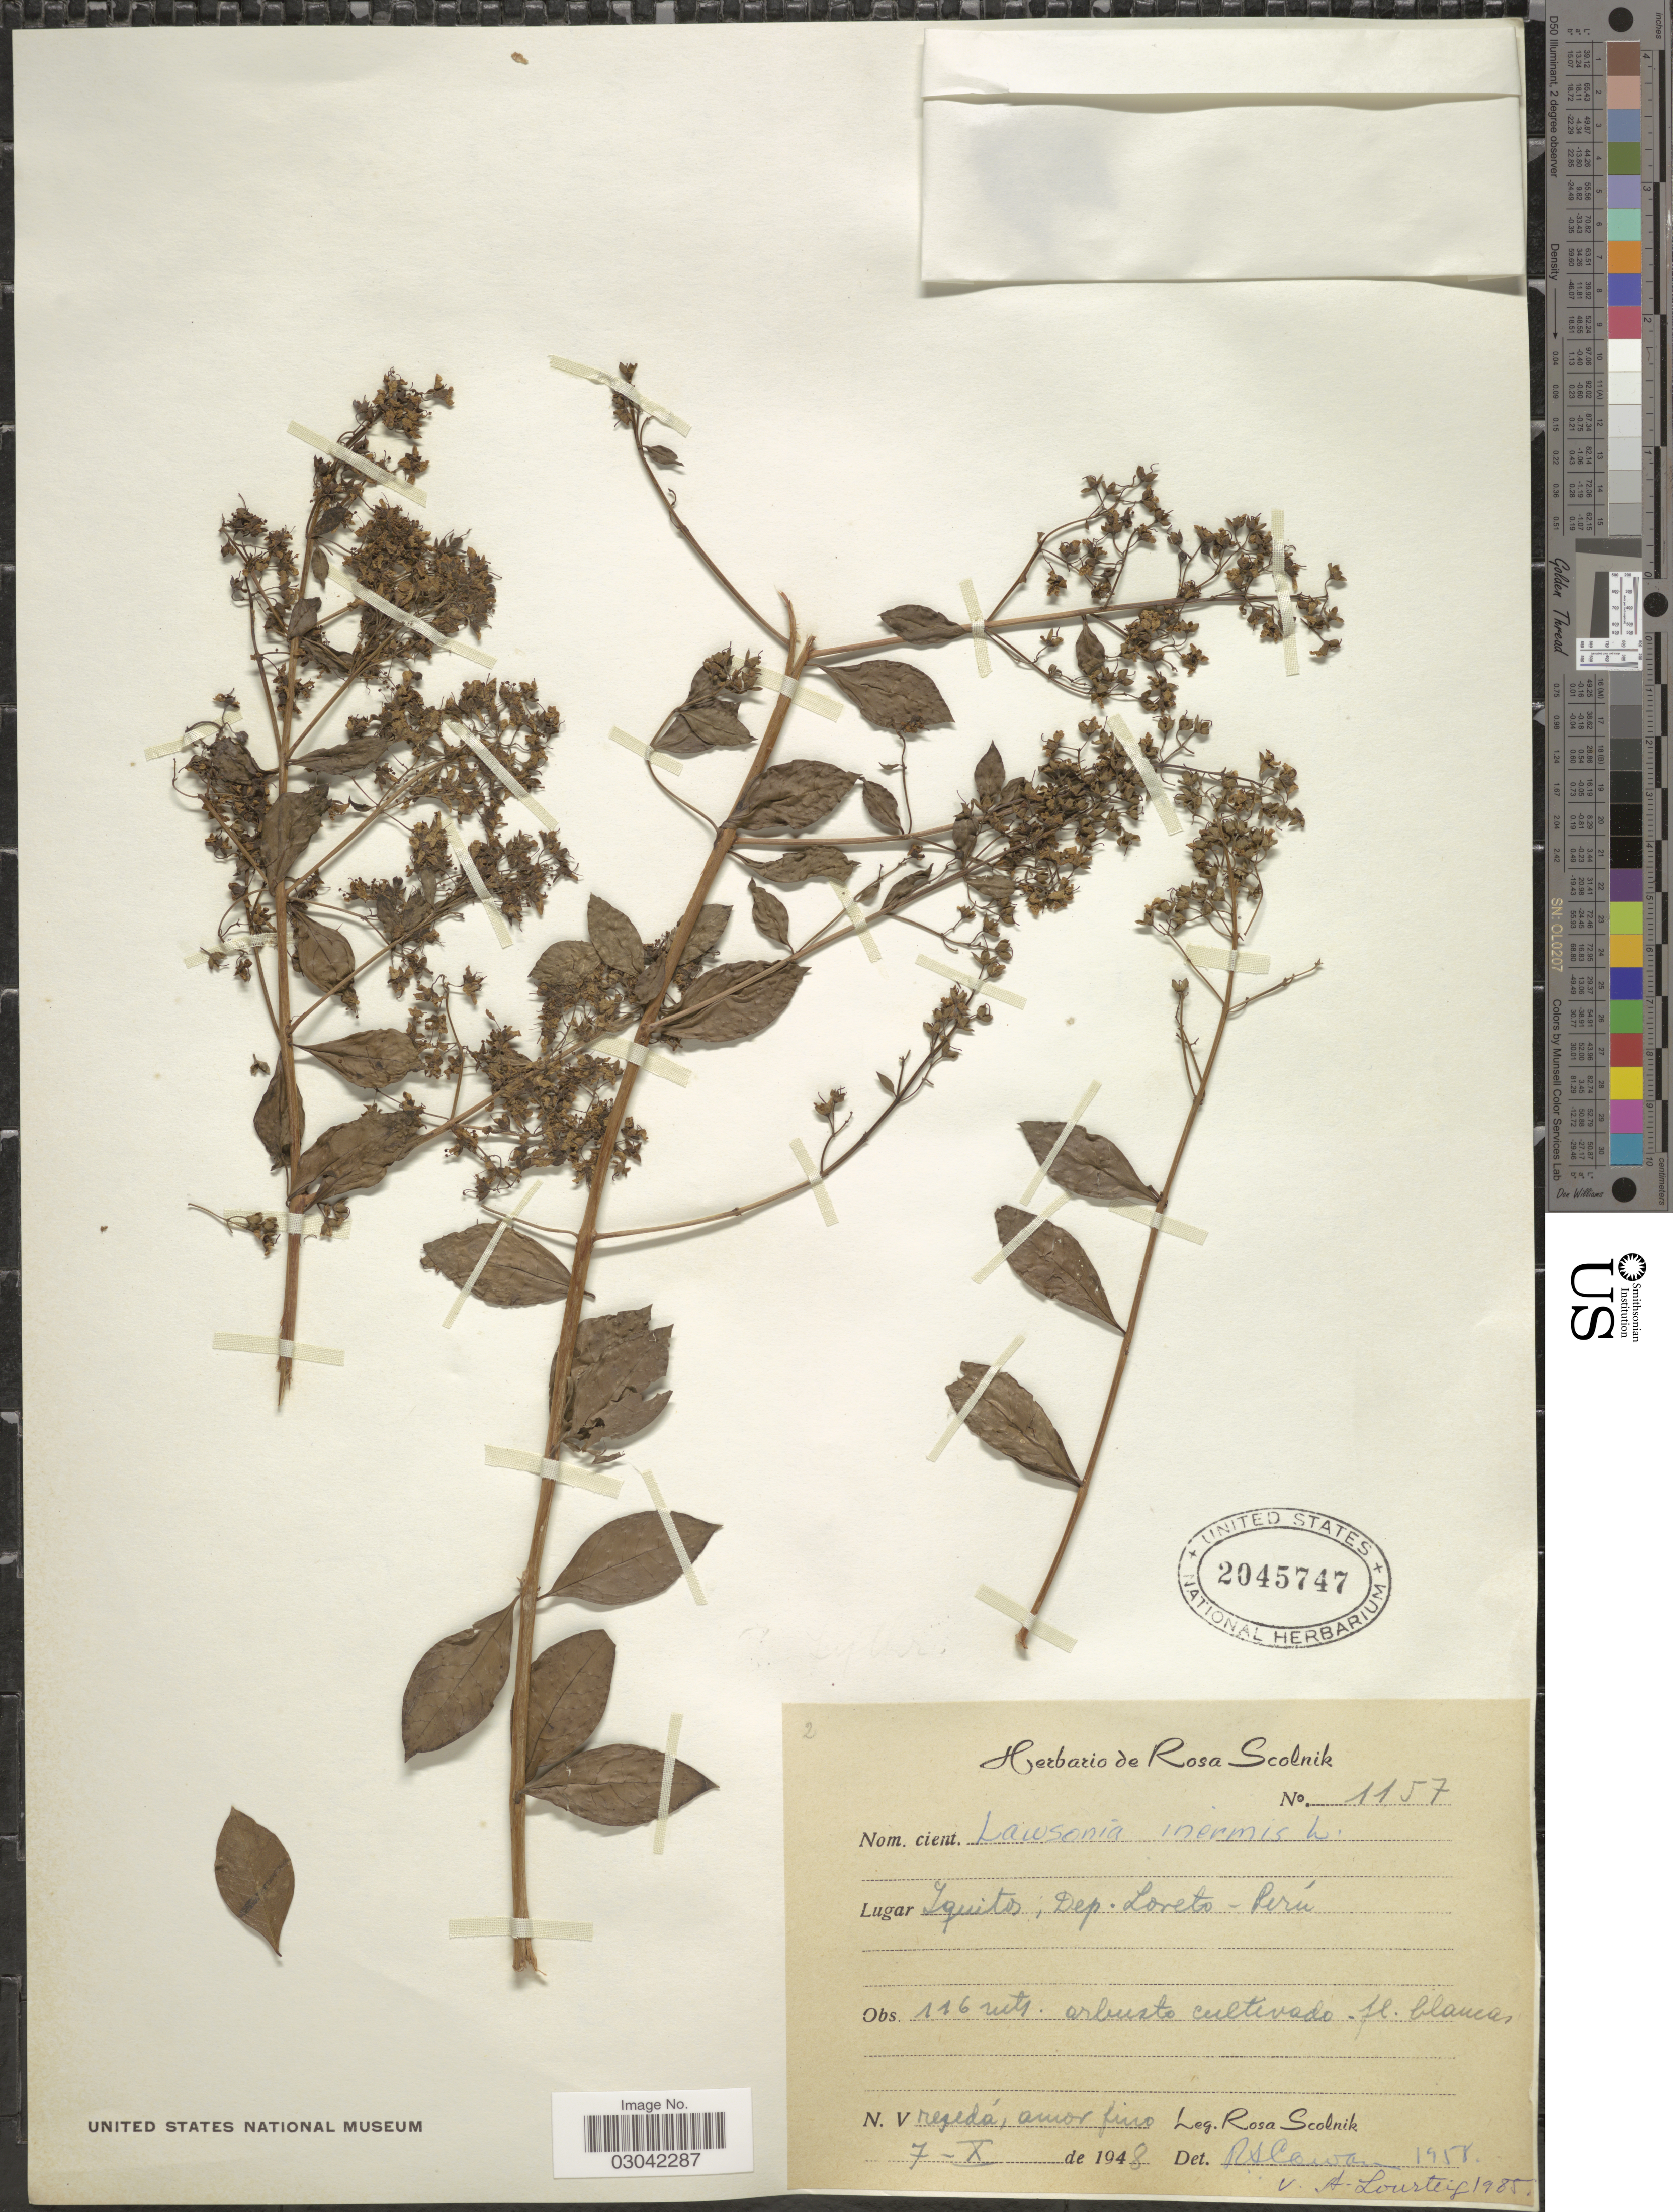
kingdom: Plantae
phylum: Tracheophyta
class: Magnoliopsida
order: Myrtales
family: Lythraceae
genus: Lawsonia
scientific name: Lawsonia inermis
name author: L.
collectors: R. Scolnik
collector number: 1157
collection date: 1948-10-07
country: Peru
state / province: Loreto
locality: Iquitos, Dep. Loreto.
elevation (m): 116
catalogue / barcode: US 2045747